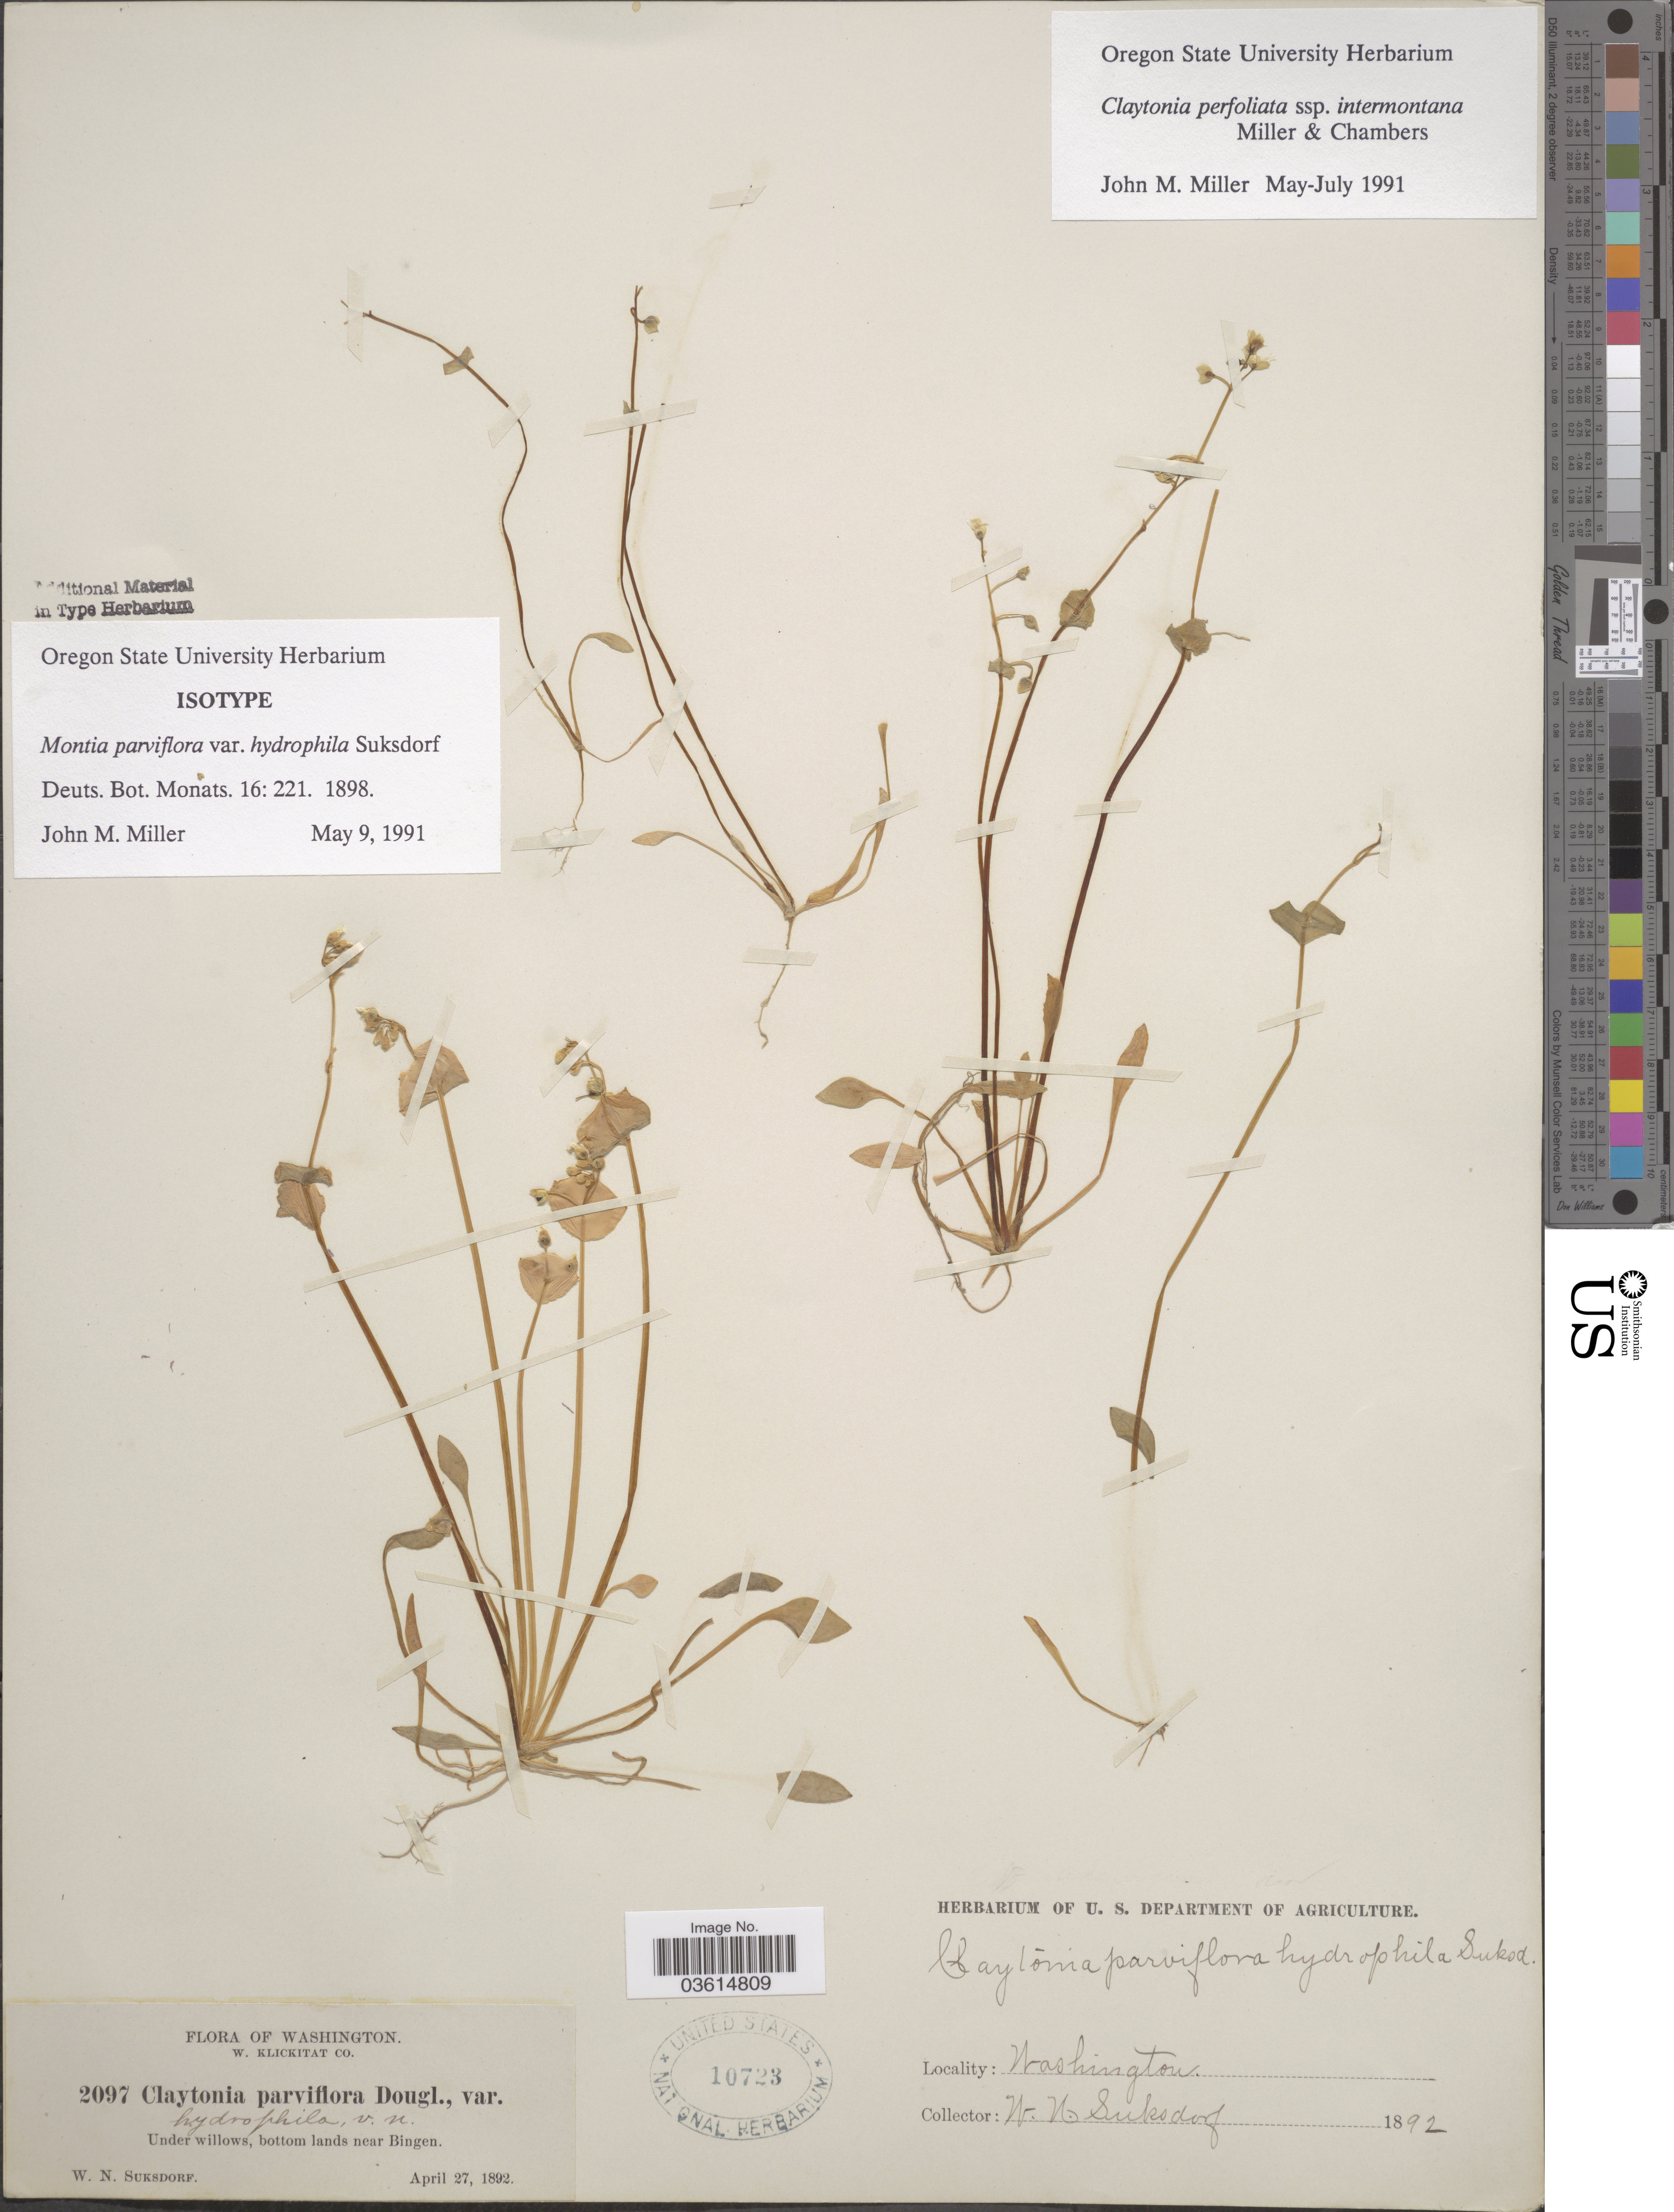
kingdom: Plantae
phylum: Tracheophyta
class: Magnoliopsida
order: Caryophyllales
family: Montiaceae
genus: Claytonia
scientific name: Claytonia perfoliata subsp. intermontana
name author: Mill. & Chambers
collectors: W. N. Suksdorf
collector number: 2097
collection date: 1892-04-27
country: United States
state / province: Washington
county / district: Klickitat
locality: W. Klickitat Co. Near Bingen.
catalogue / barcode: US 10723